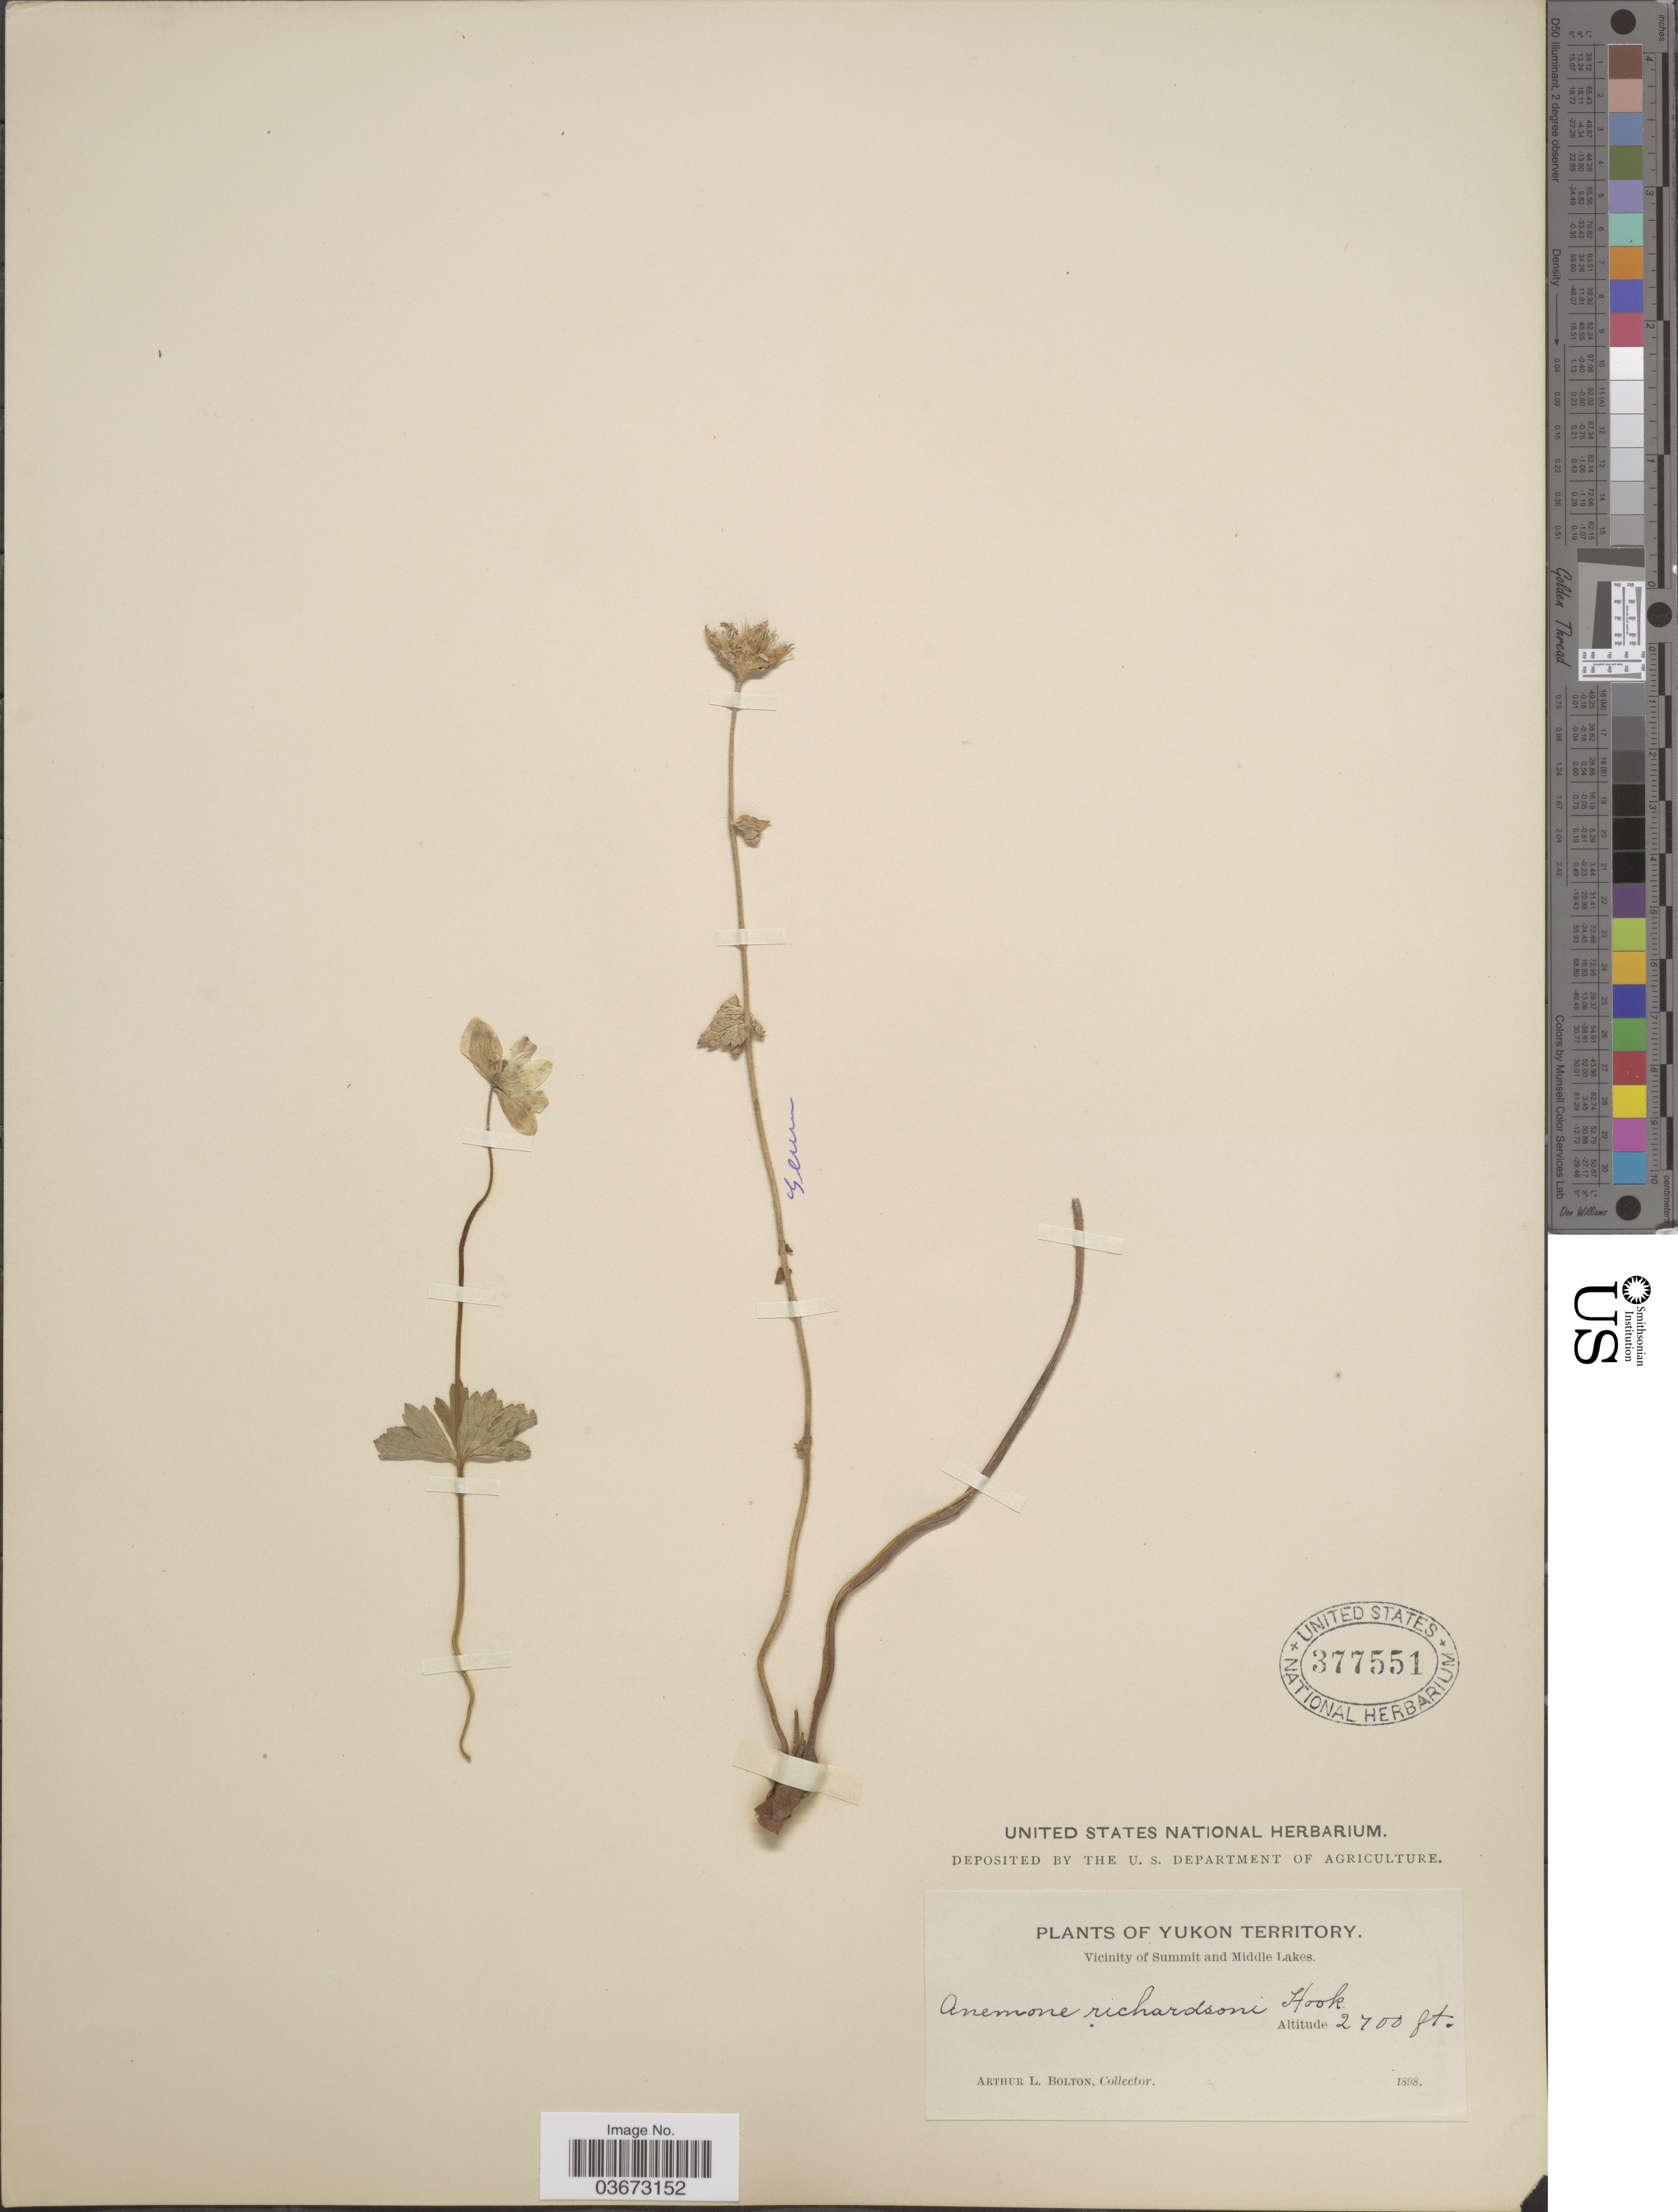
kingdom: Plantae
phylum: Tracheophyta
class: Magnoliopsida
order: Ranunculales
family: Ranunculaceae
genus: Anemone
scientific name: Anemone richardsonii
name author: Hook.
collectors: A. Bolton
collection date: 1898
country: Canada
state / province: Yukon Territory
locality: Vicinity of Summit and Middle Lakes.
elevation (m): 823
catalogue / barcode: US 377551